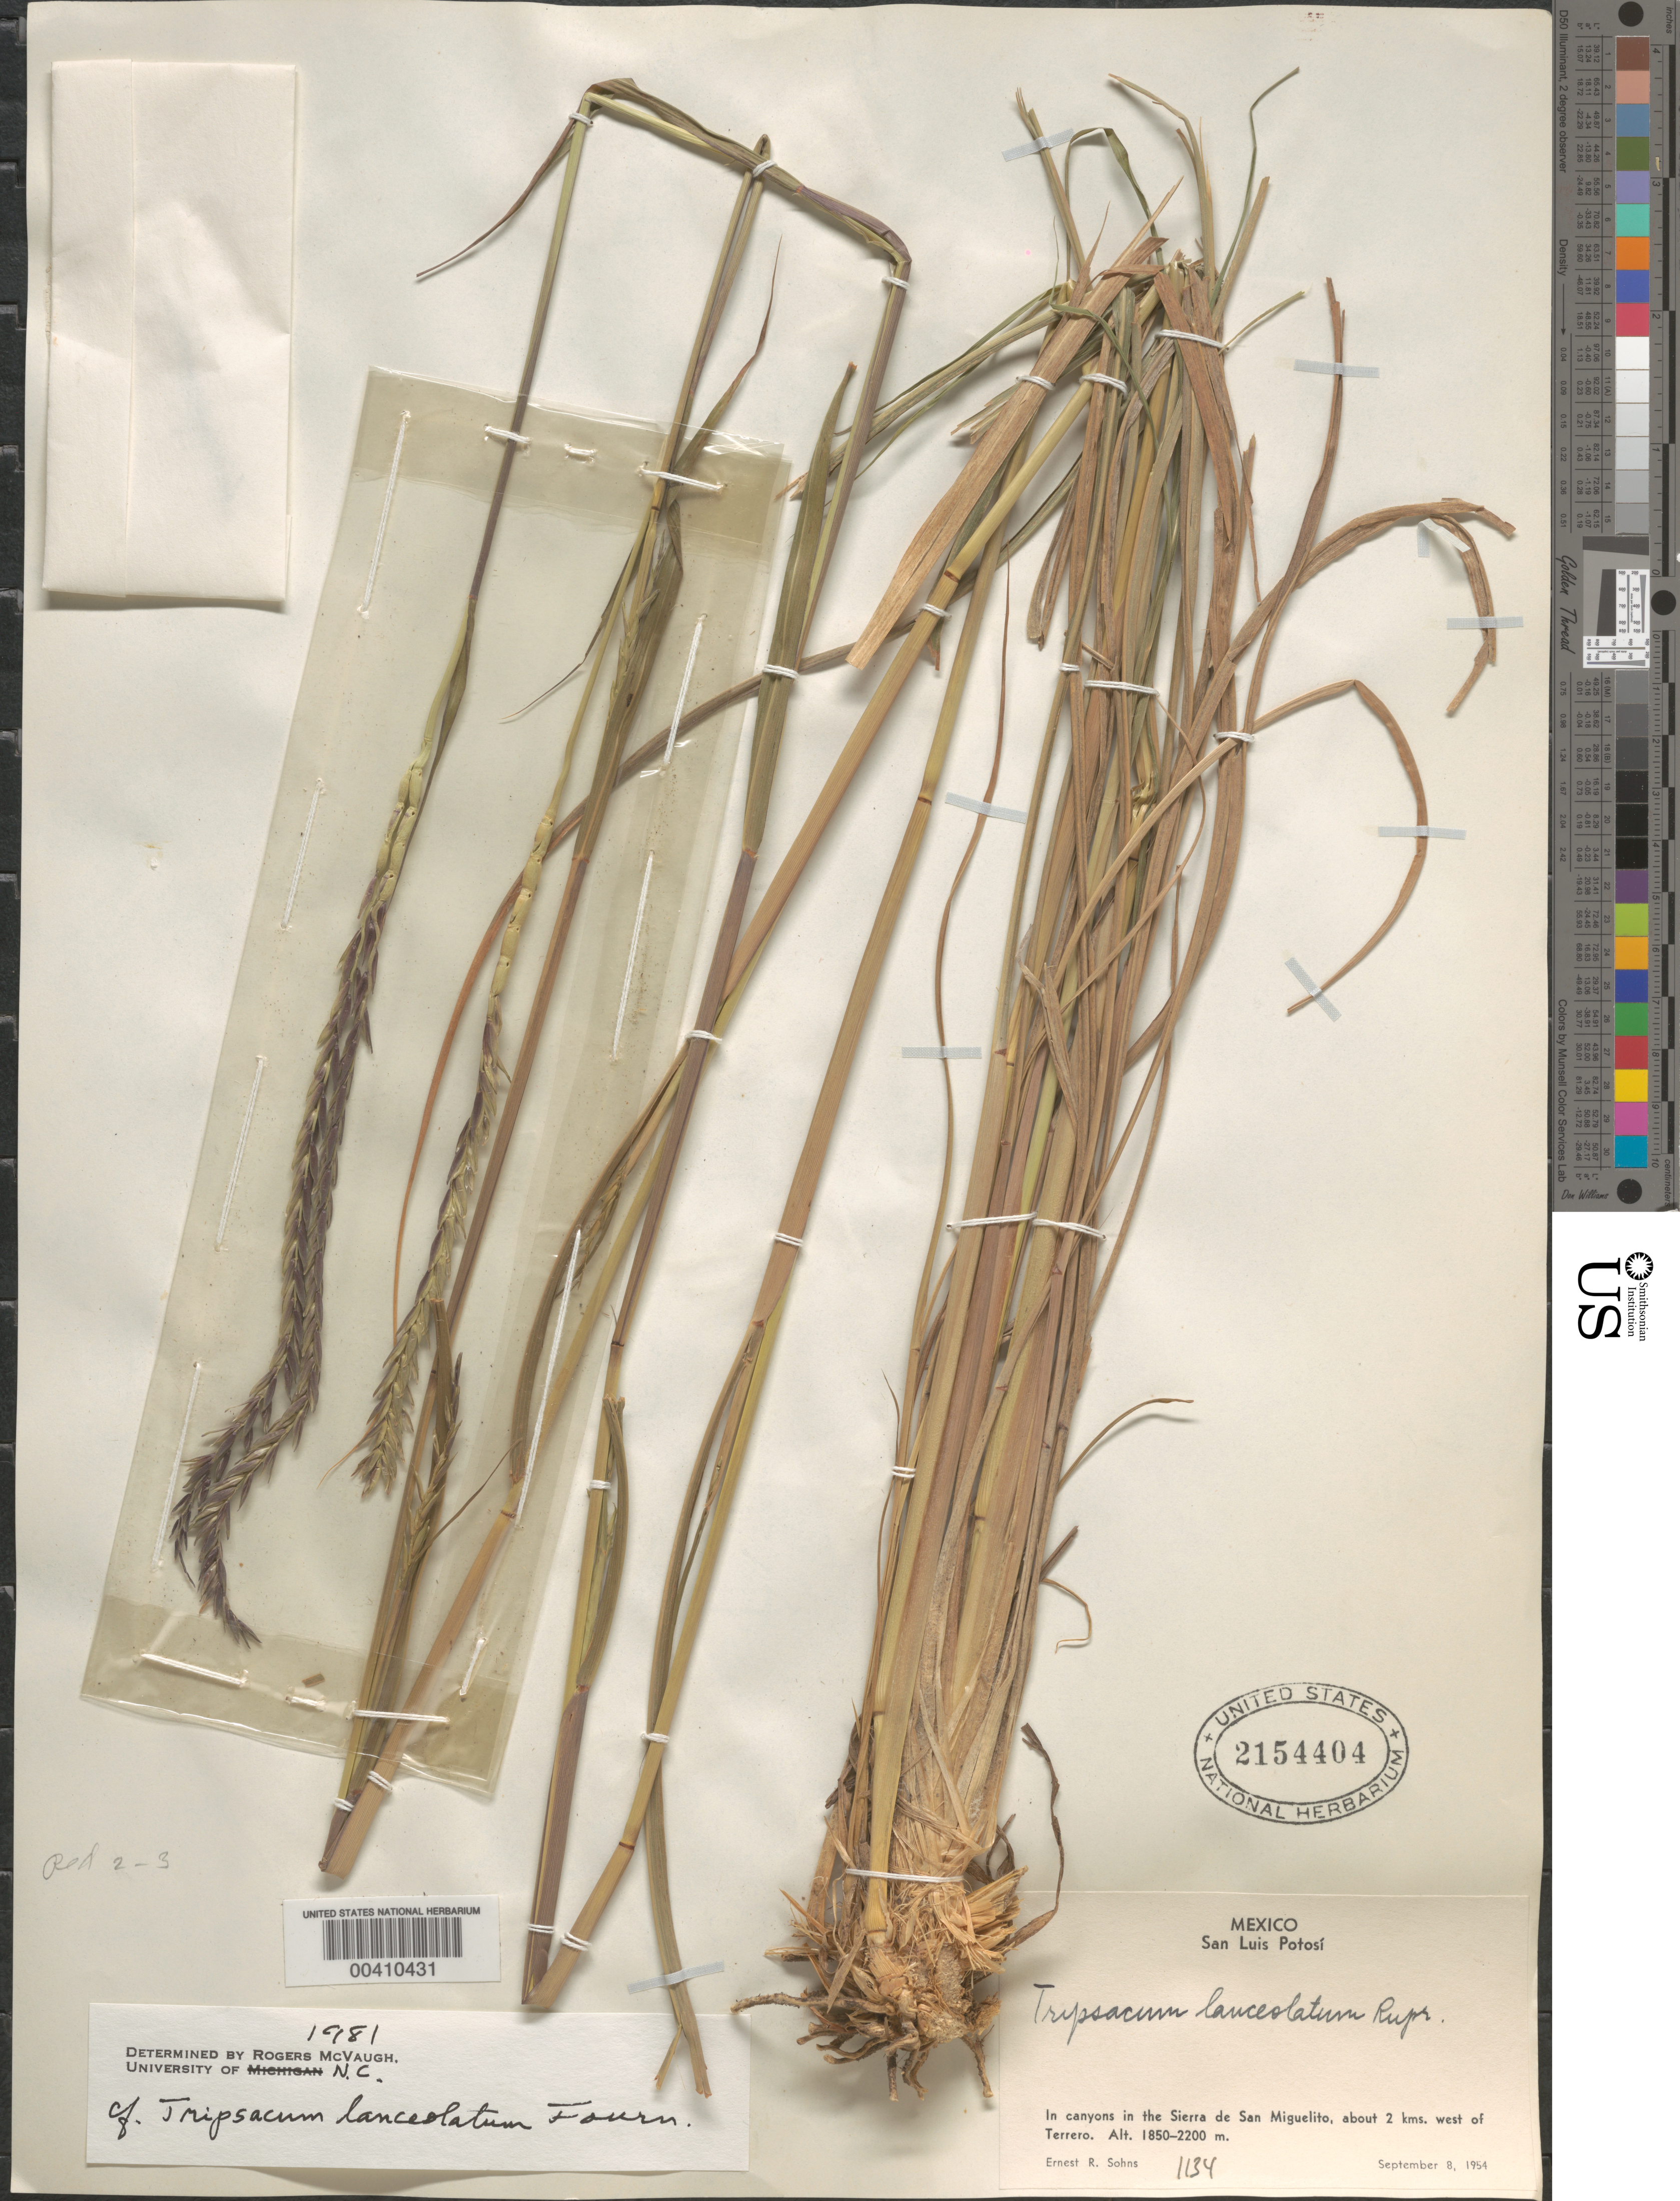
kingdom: Plantae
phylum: Tracheophyta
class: Liliopsida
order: Poales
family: Poaceae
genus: Tripsacum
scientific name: Tripsacum lanceolatum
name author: Rupr. ex E. Fourn.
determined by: McVaugh, R.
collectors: E. R. Sohns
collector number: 1134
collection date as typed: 8 Sep 1954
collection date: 1954-09-08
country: Mexico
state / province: San Luis Potosi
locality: Sierra de San Miguelito, about 2 km W of Terrero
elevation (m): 1850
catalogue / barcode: US 2154404